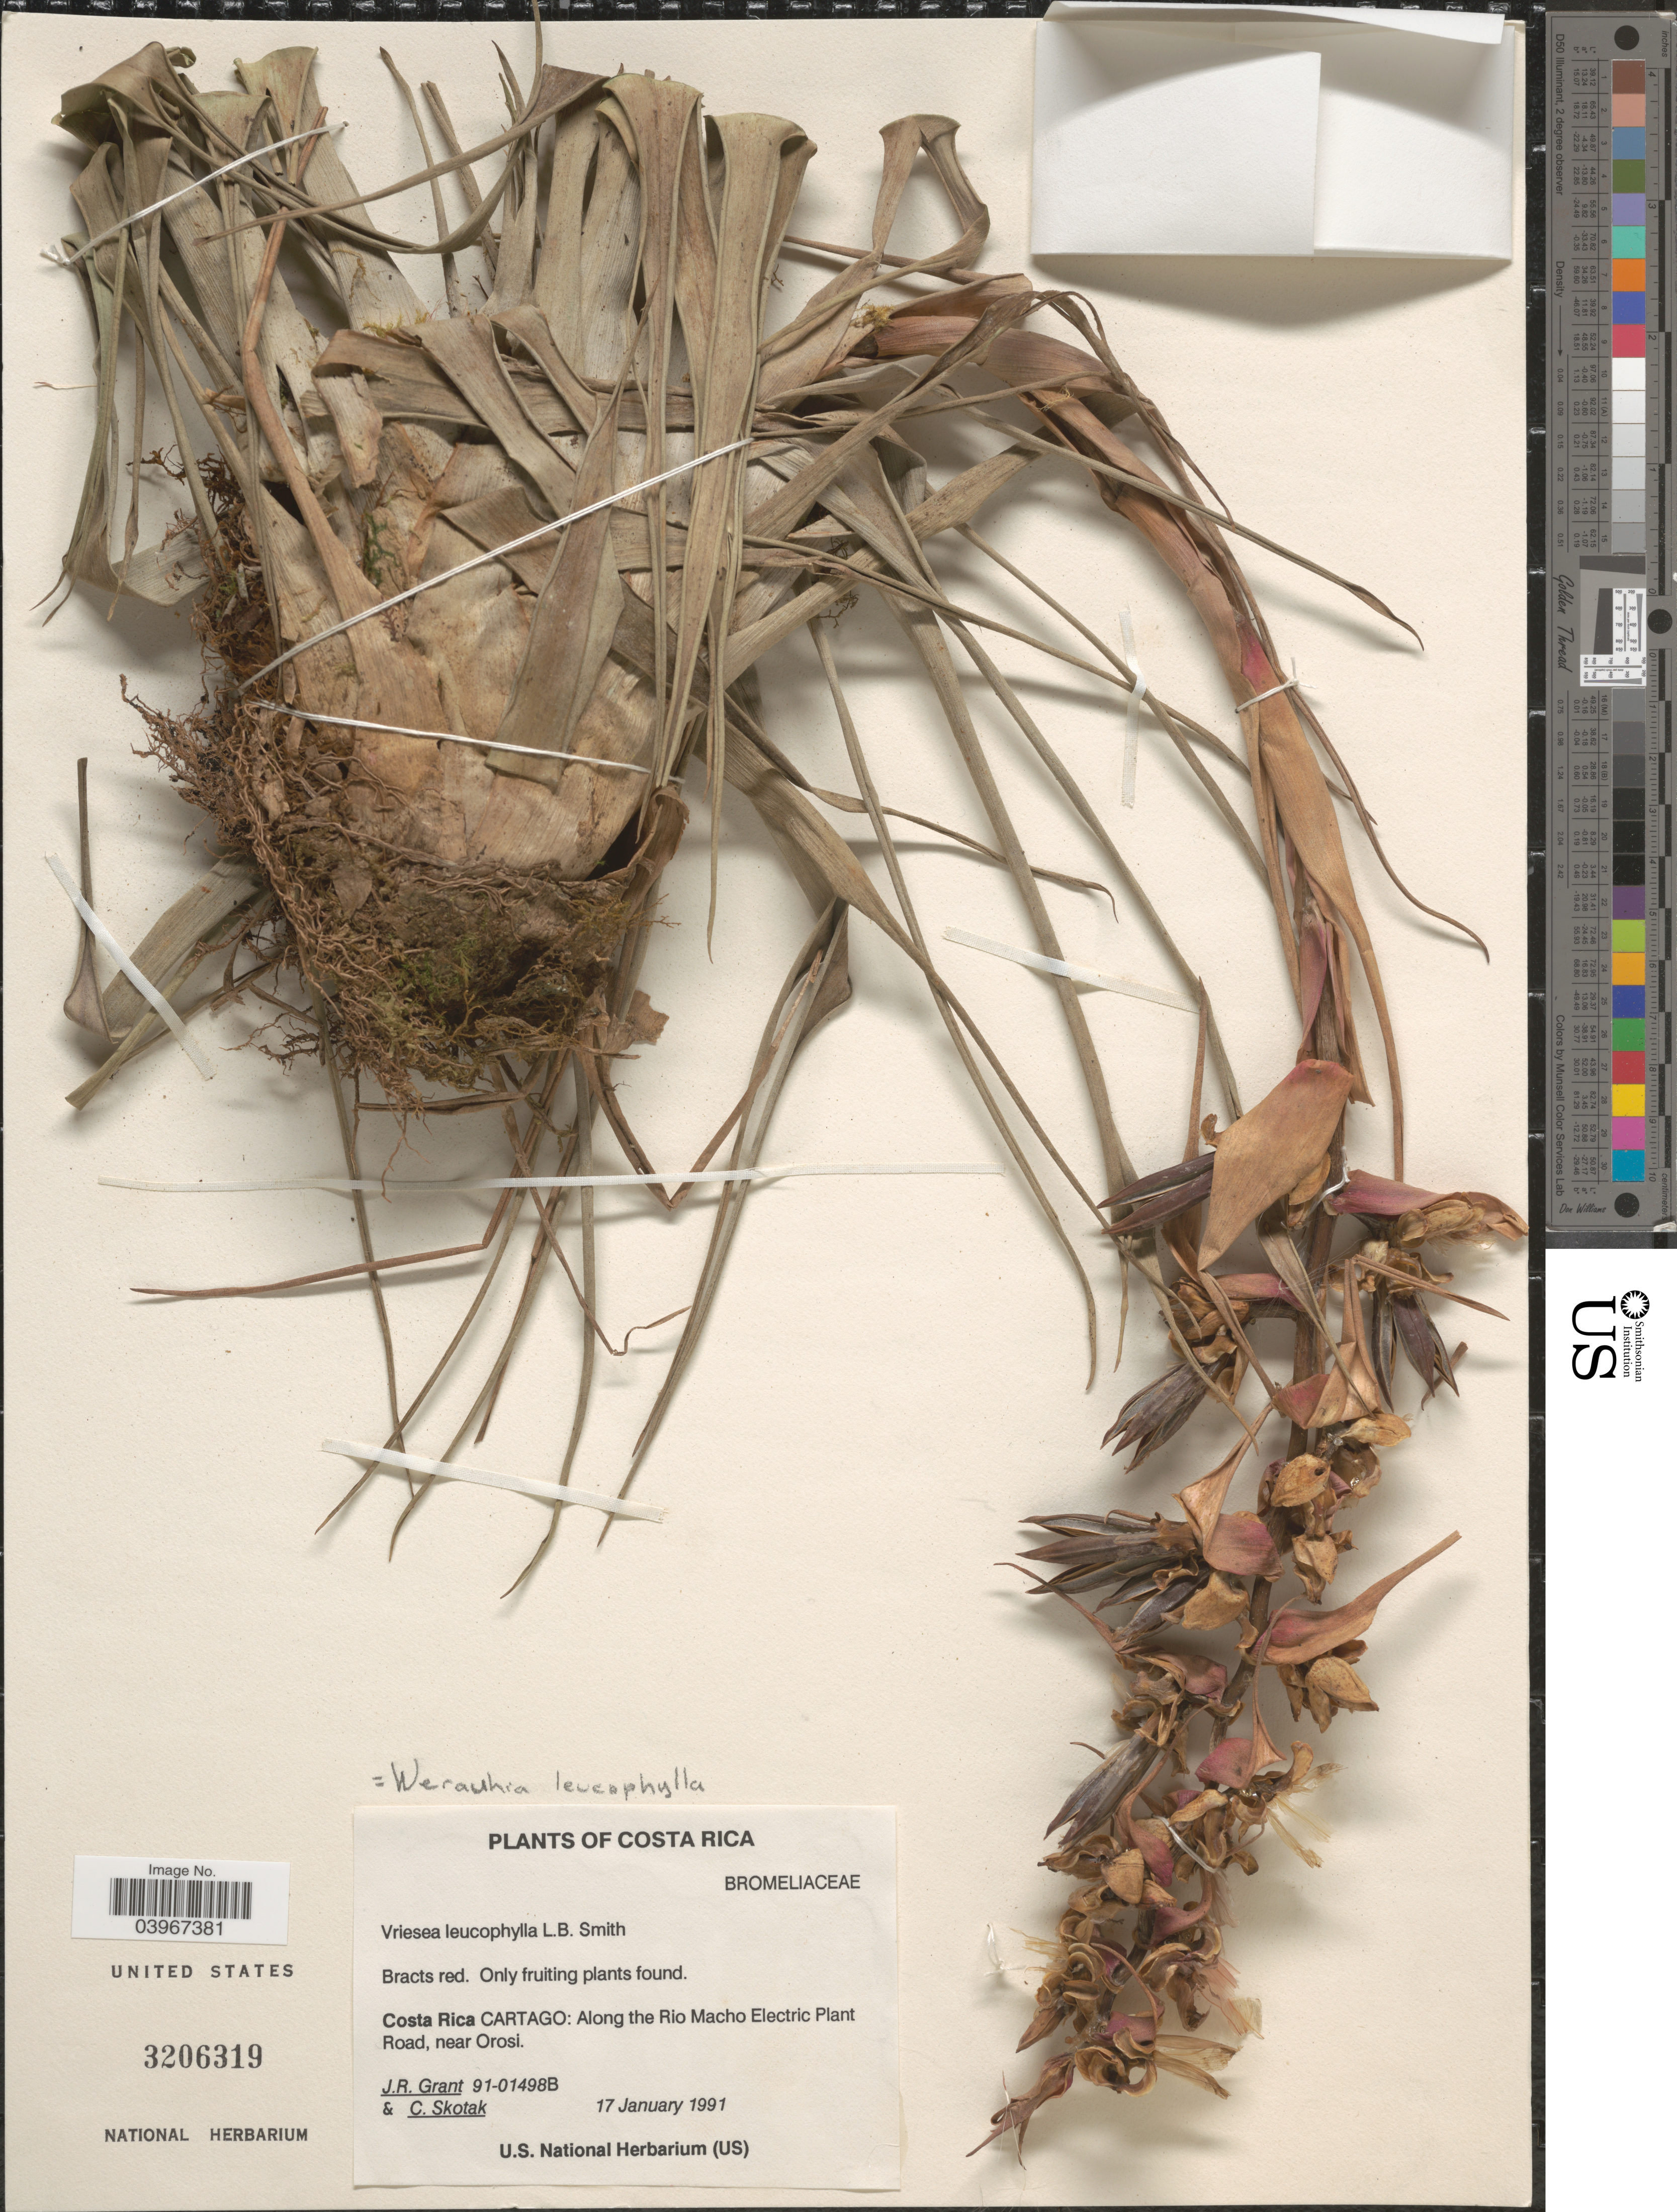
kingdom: Plantae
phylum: Tracheophyta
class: Liliopsida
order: Poales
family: Bromeliaceae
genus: Werauhia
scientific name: Werauhia leucophylla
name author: (L.B. Sm.) J.R. Grant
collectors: J. Grant & C. Skotak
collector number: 91-01498B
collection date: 1991-01-17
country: Costa Rica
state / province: Cartago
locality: Along the Rio Macho Electric Plant Road, near Orosi.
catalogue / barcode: US 3206319